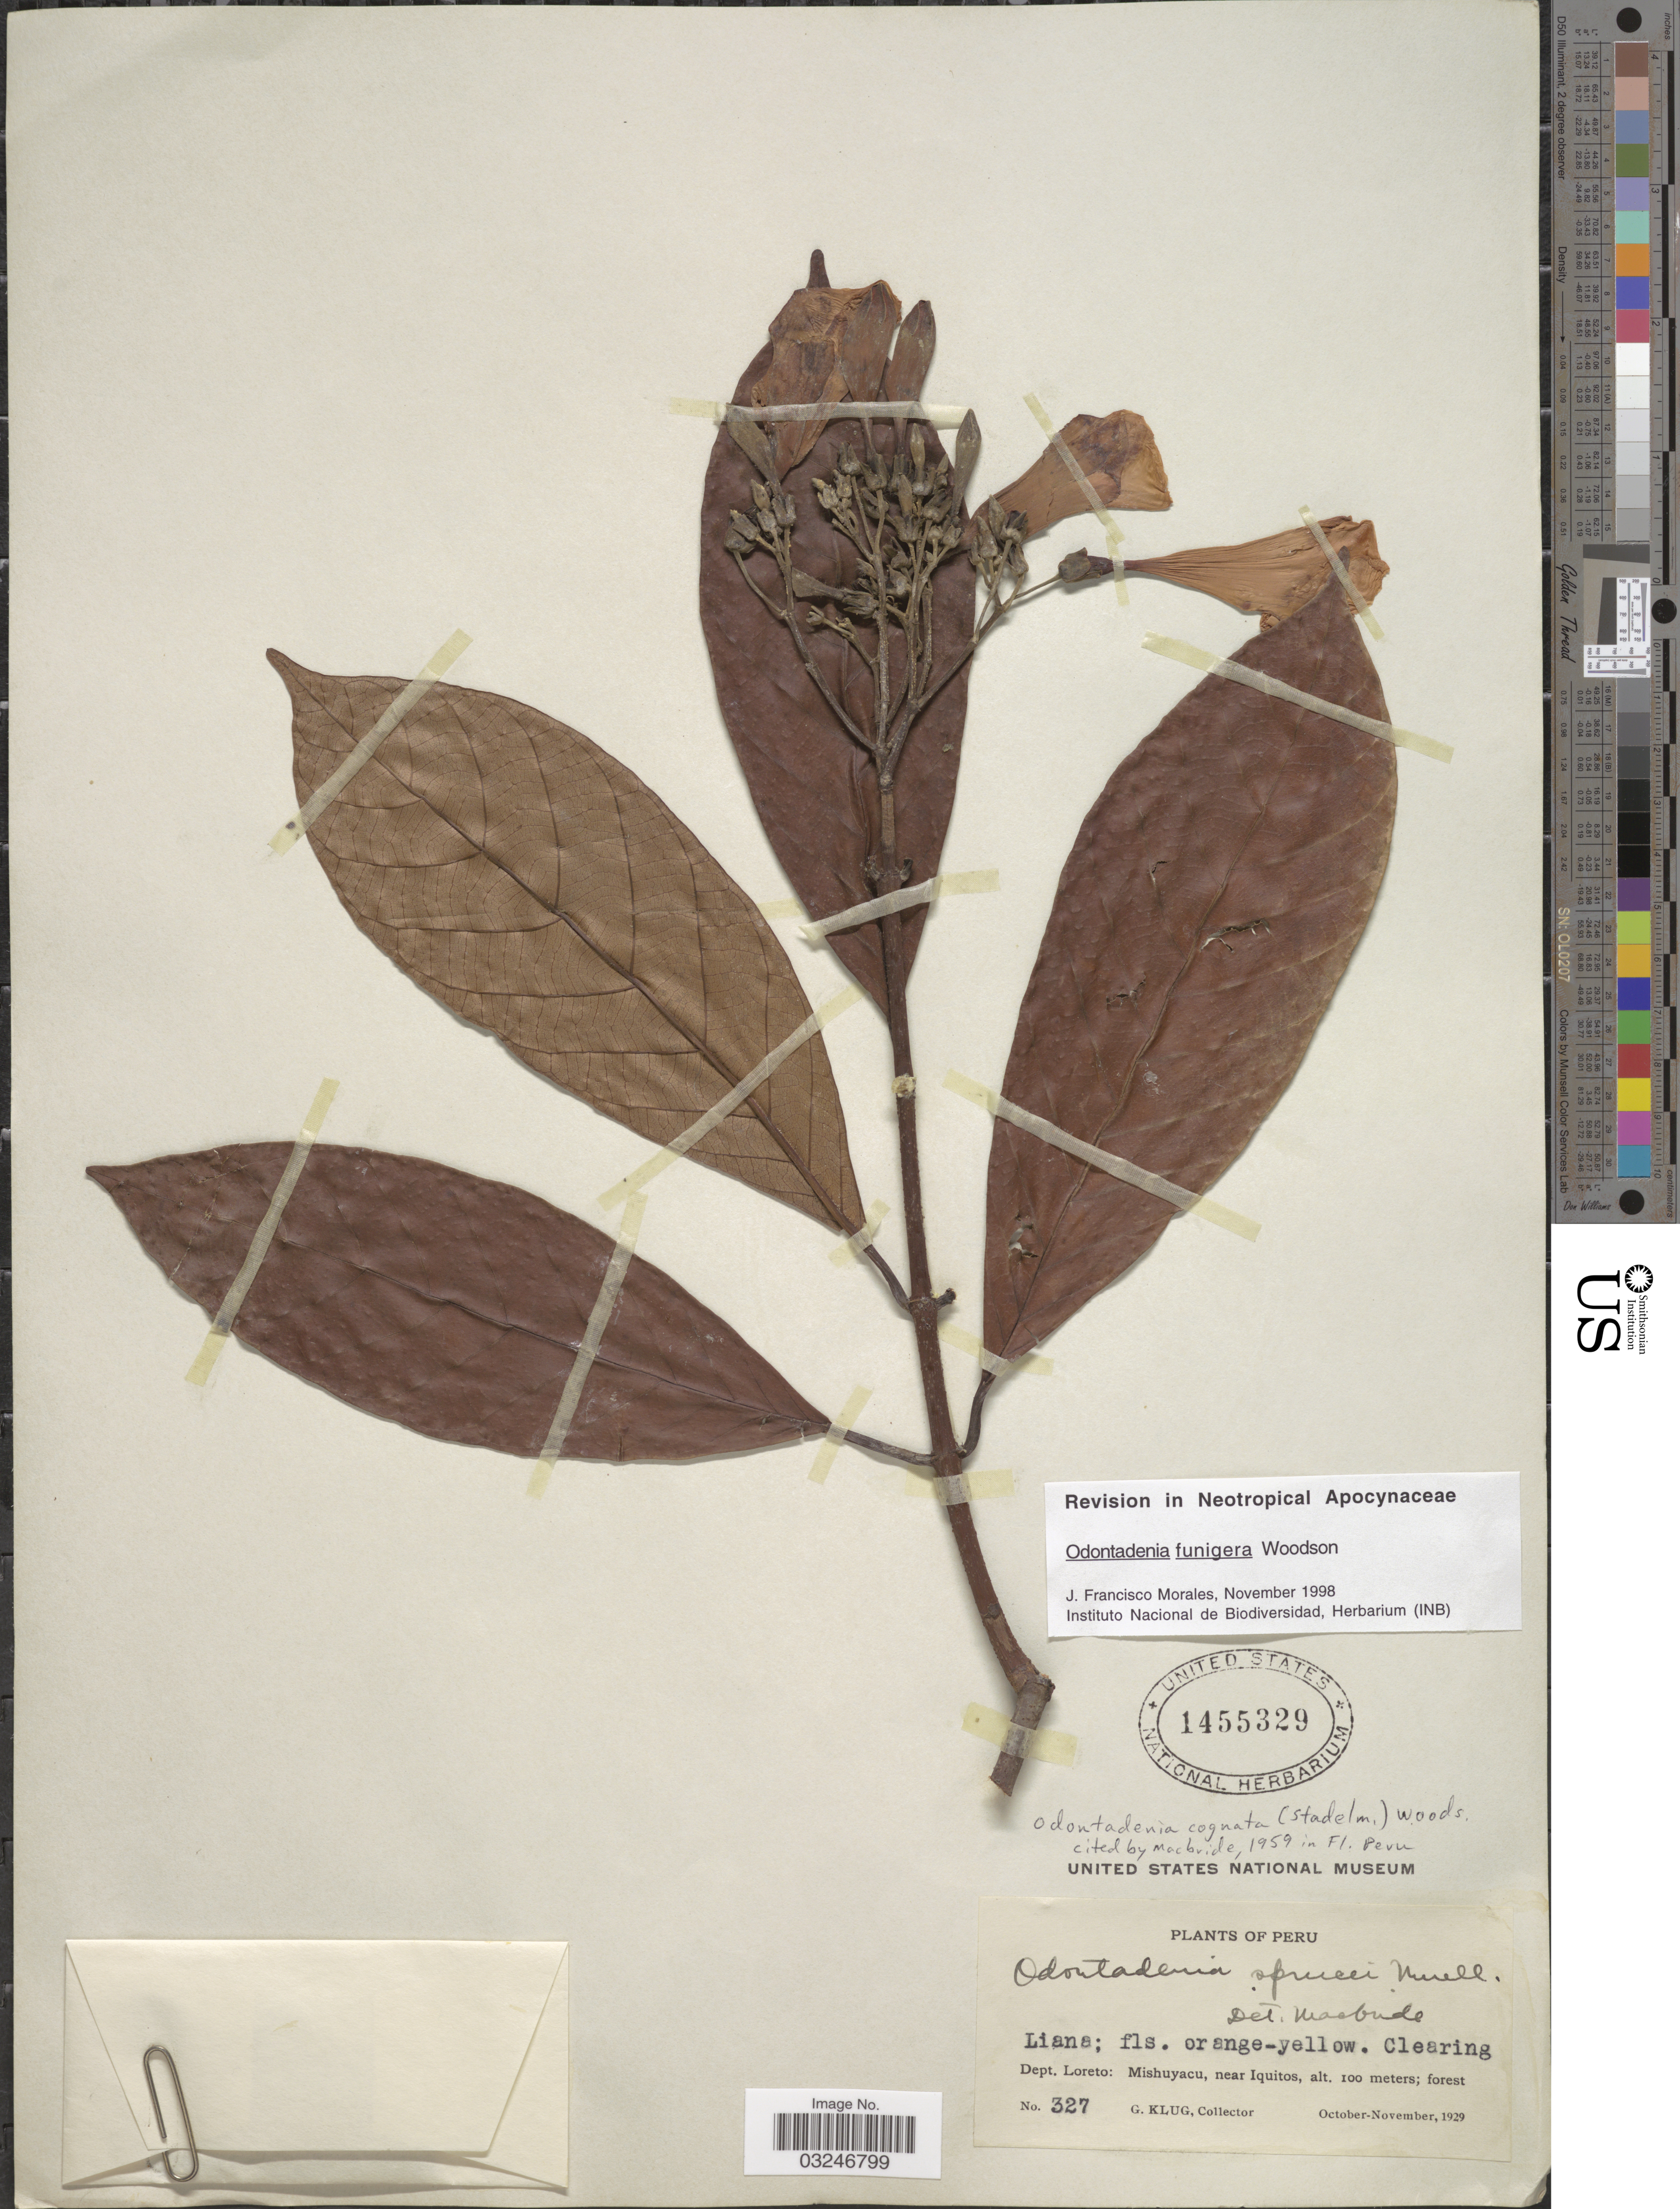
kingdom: Plantae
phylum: Tracheophyta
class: Magnoliopsida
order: Gentianales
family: Apocynaceae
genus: Odontadenia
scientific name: Odontadenia funigera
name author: Woodson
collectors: G. Klug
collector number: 327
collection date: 1929-10/1929-11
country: Peru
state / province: Loreto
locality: Dept. Loreto: Mishuyacu, near Iquitos.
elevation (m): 100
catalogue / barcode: US 1455329